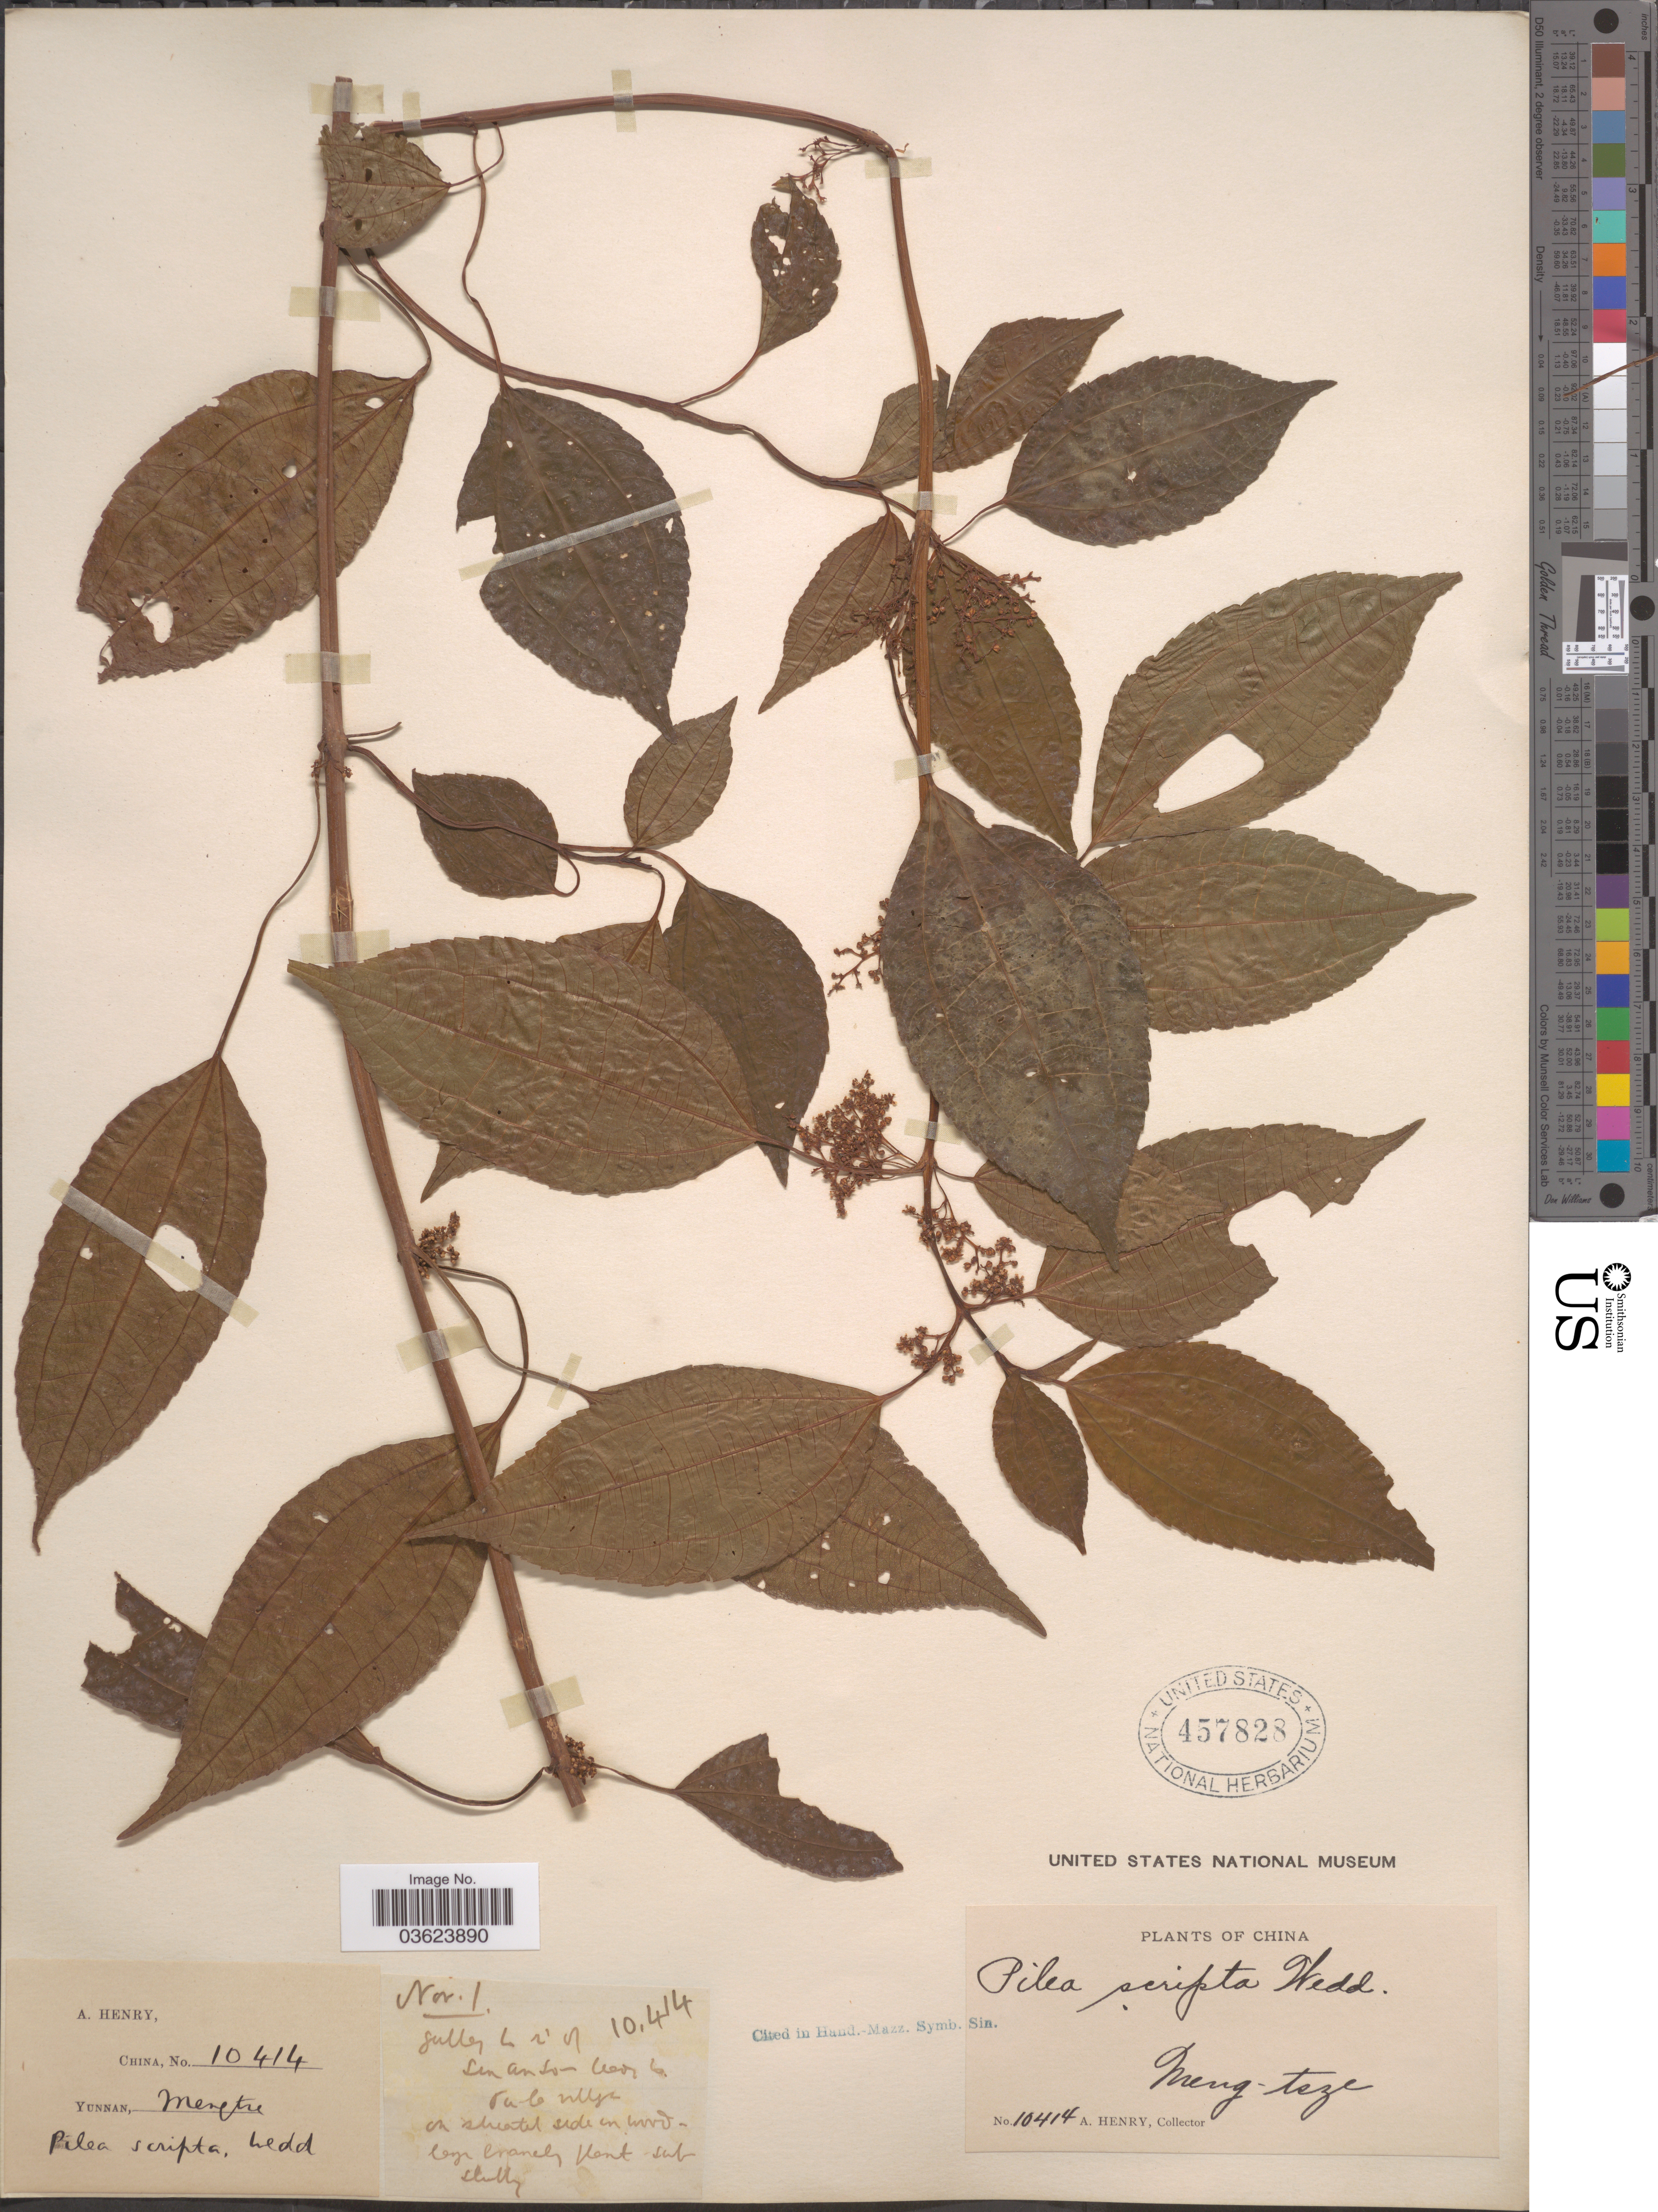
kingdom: Plantae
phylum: Tracheophyta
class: Magnoliopsida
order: Rosales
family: Urticaceae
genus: Pilea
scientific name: Pilea scripta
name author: (Buch.-Ham. ex D. Don) Wedd.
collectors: A. Henry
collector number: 10414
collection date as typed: Transcribed d/m/y: /11/1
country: China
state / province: Yunnan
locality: Meng-tsze.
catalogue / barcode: US 457828